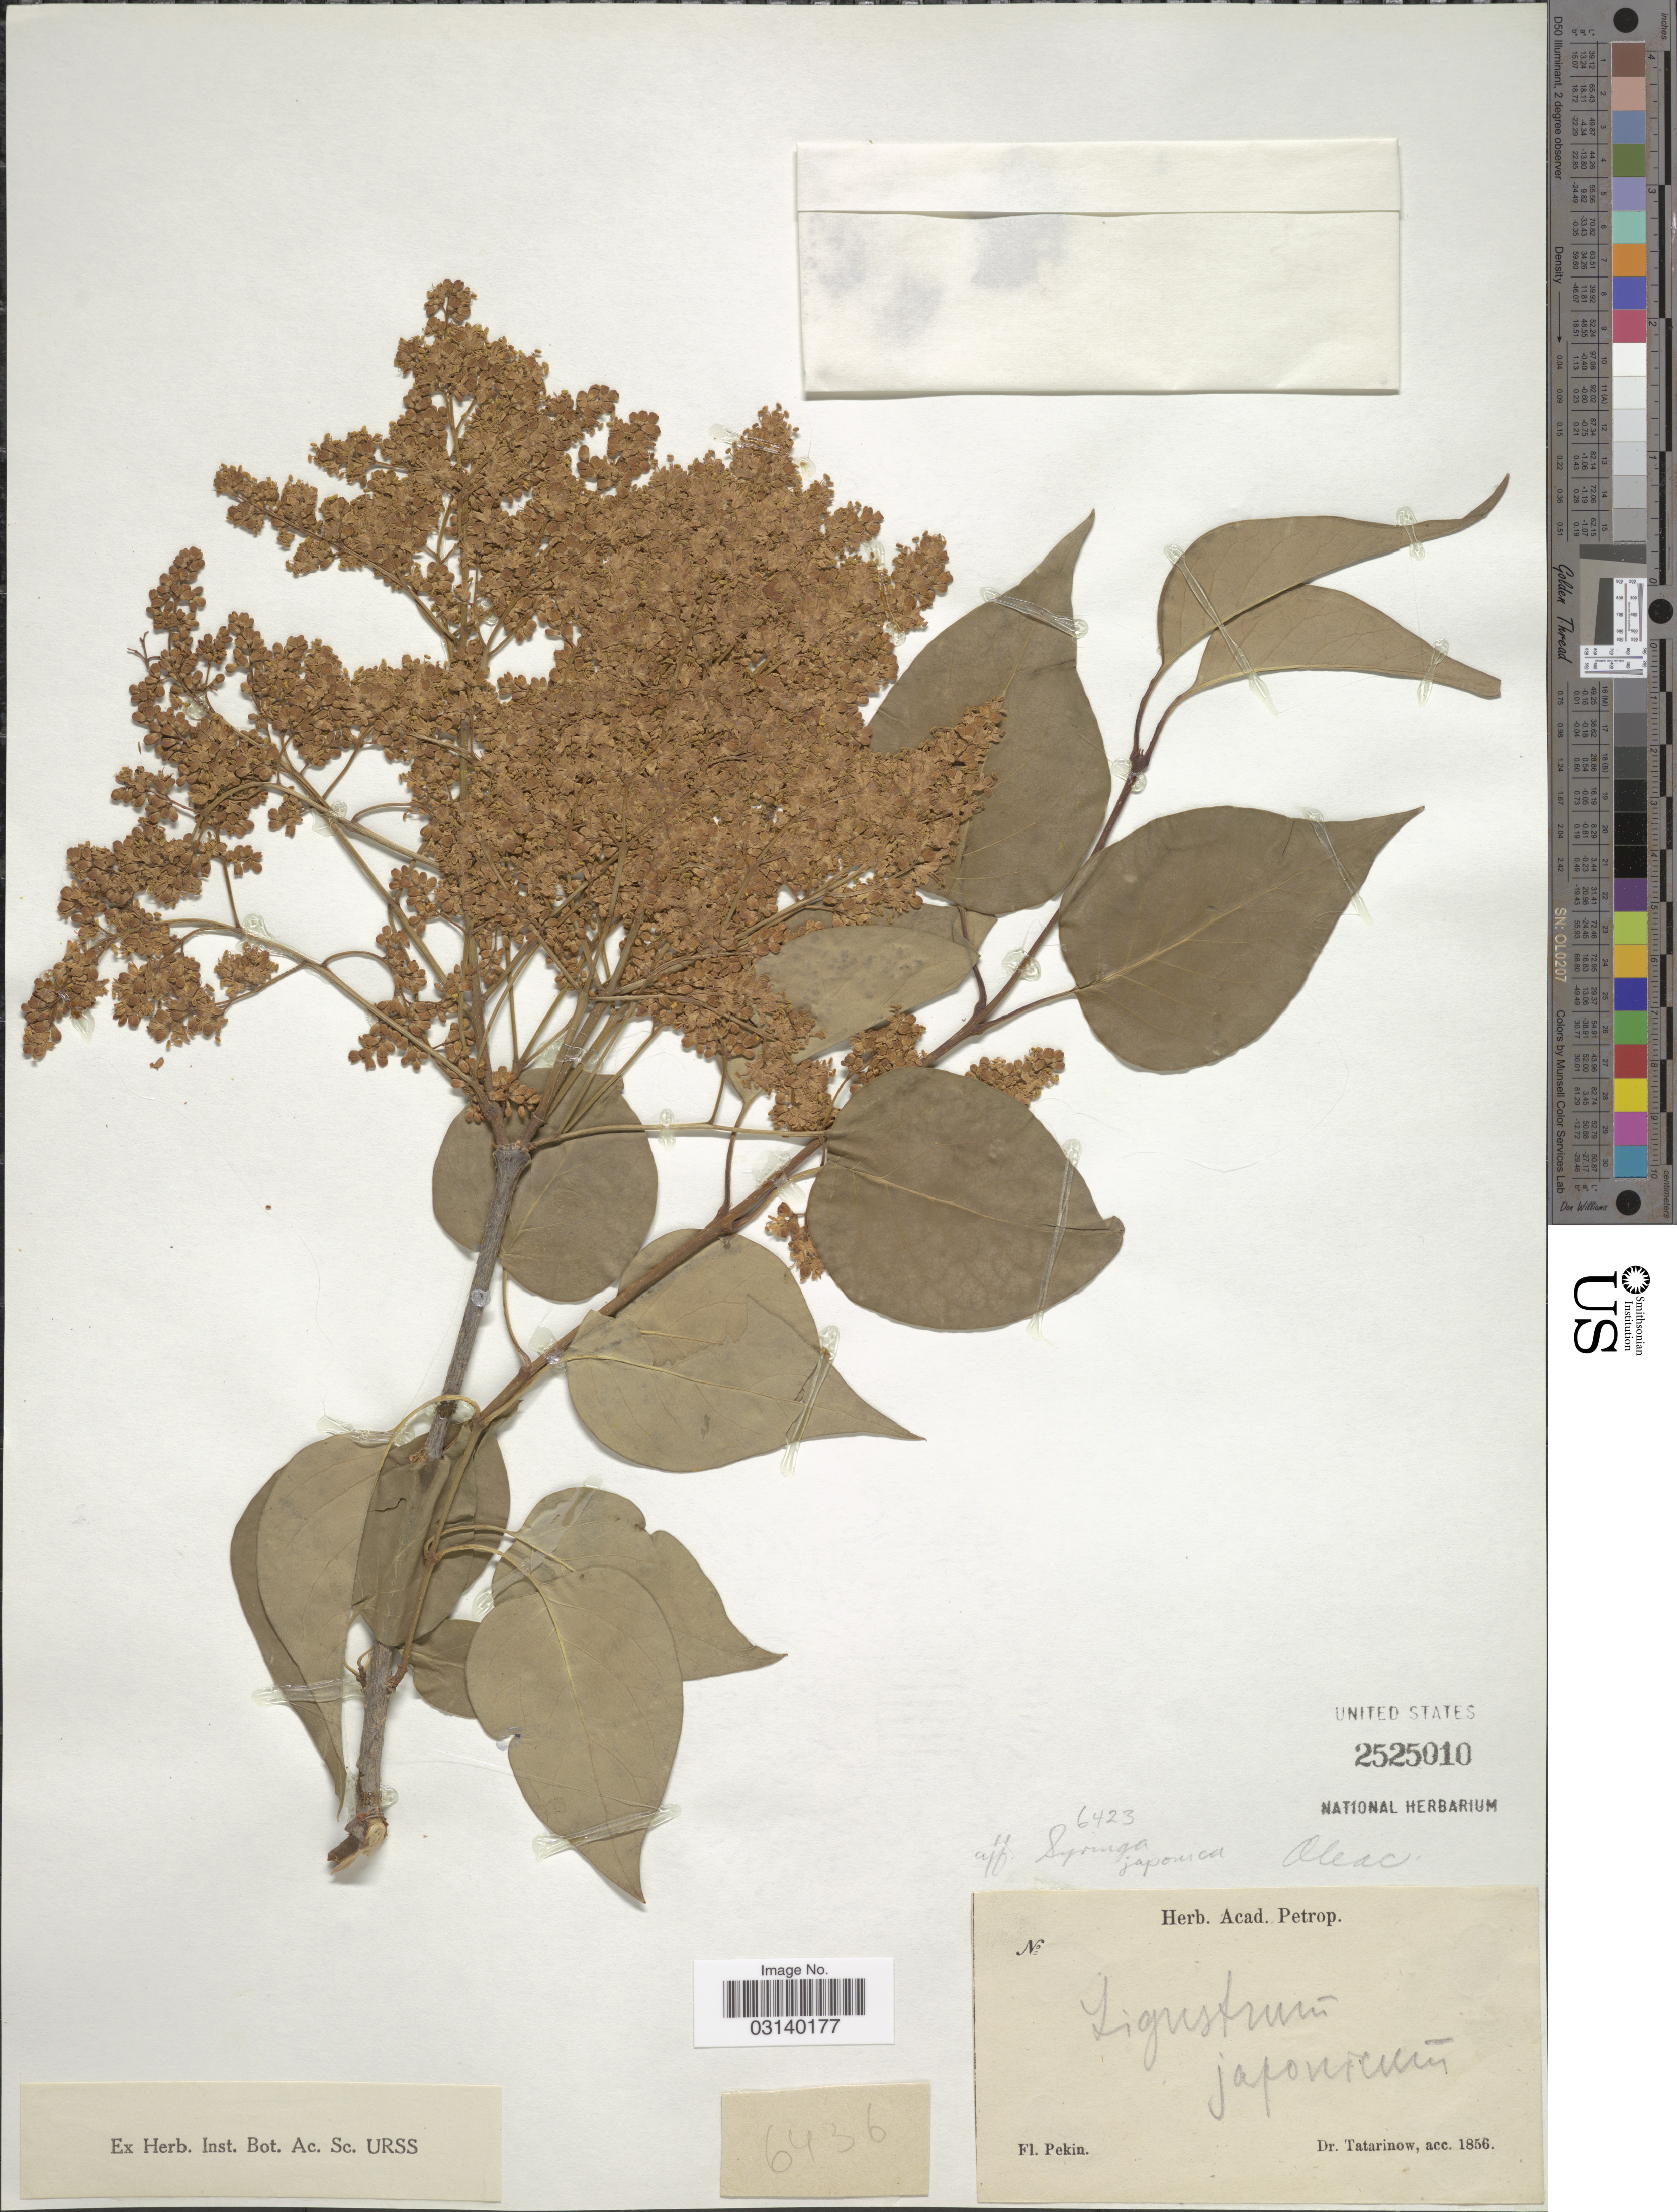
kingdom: Plantae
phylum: Tracheophyta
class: Magnoliopsida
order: Lamiales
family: Oleaceae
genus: Syringa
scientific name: Syringa japonica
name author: (Maxim.) Decne.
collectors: -. Tatarinow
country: China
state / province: Beijing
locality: Pekin.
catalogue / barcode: US 2525010